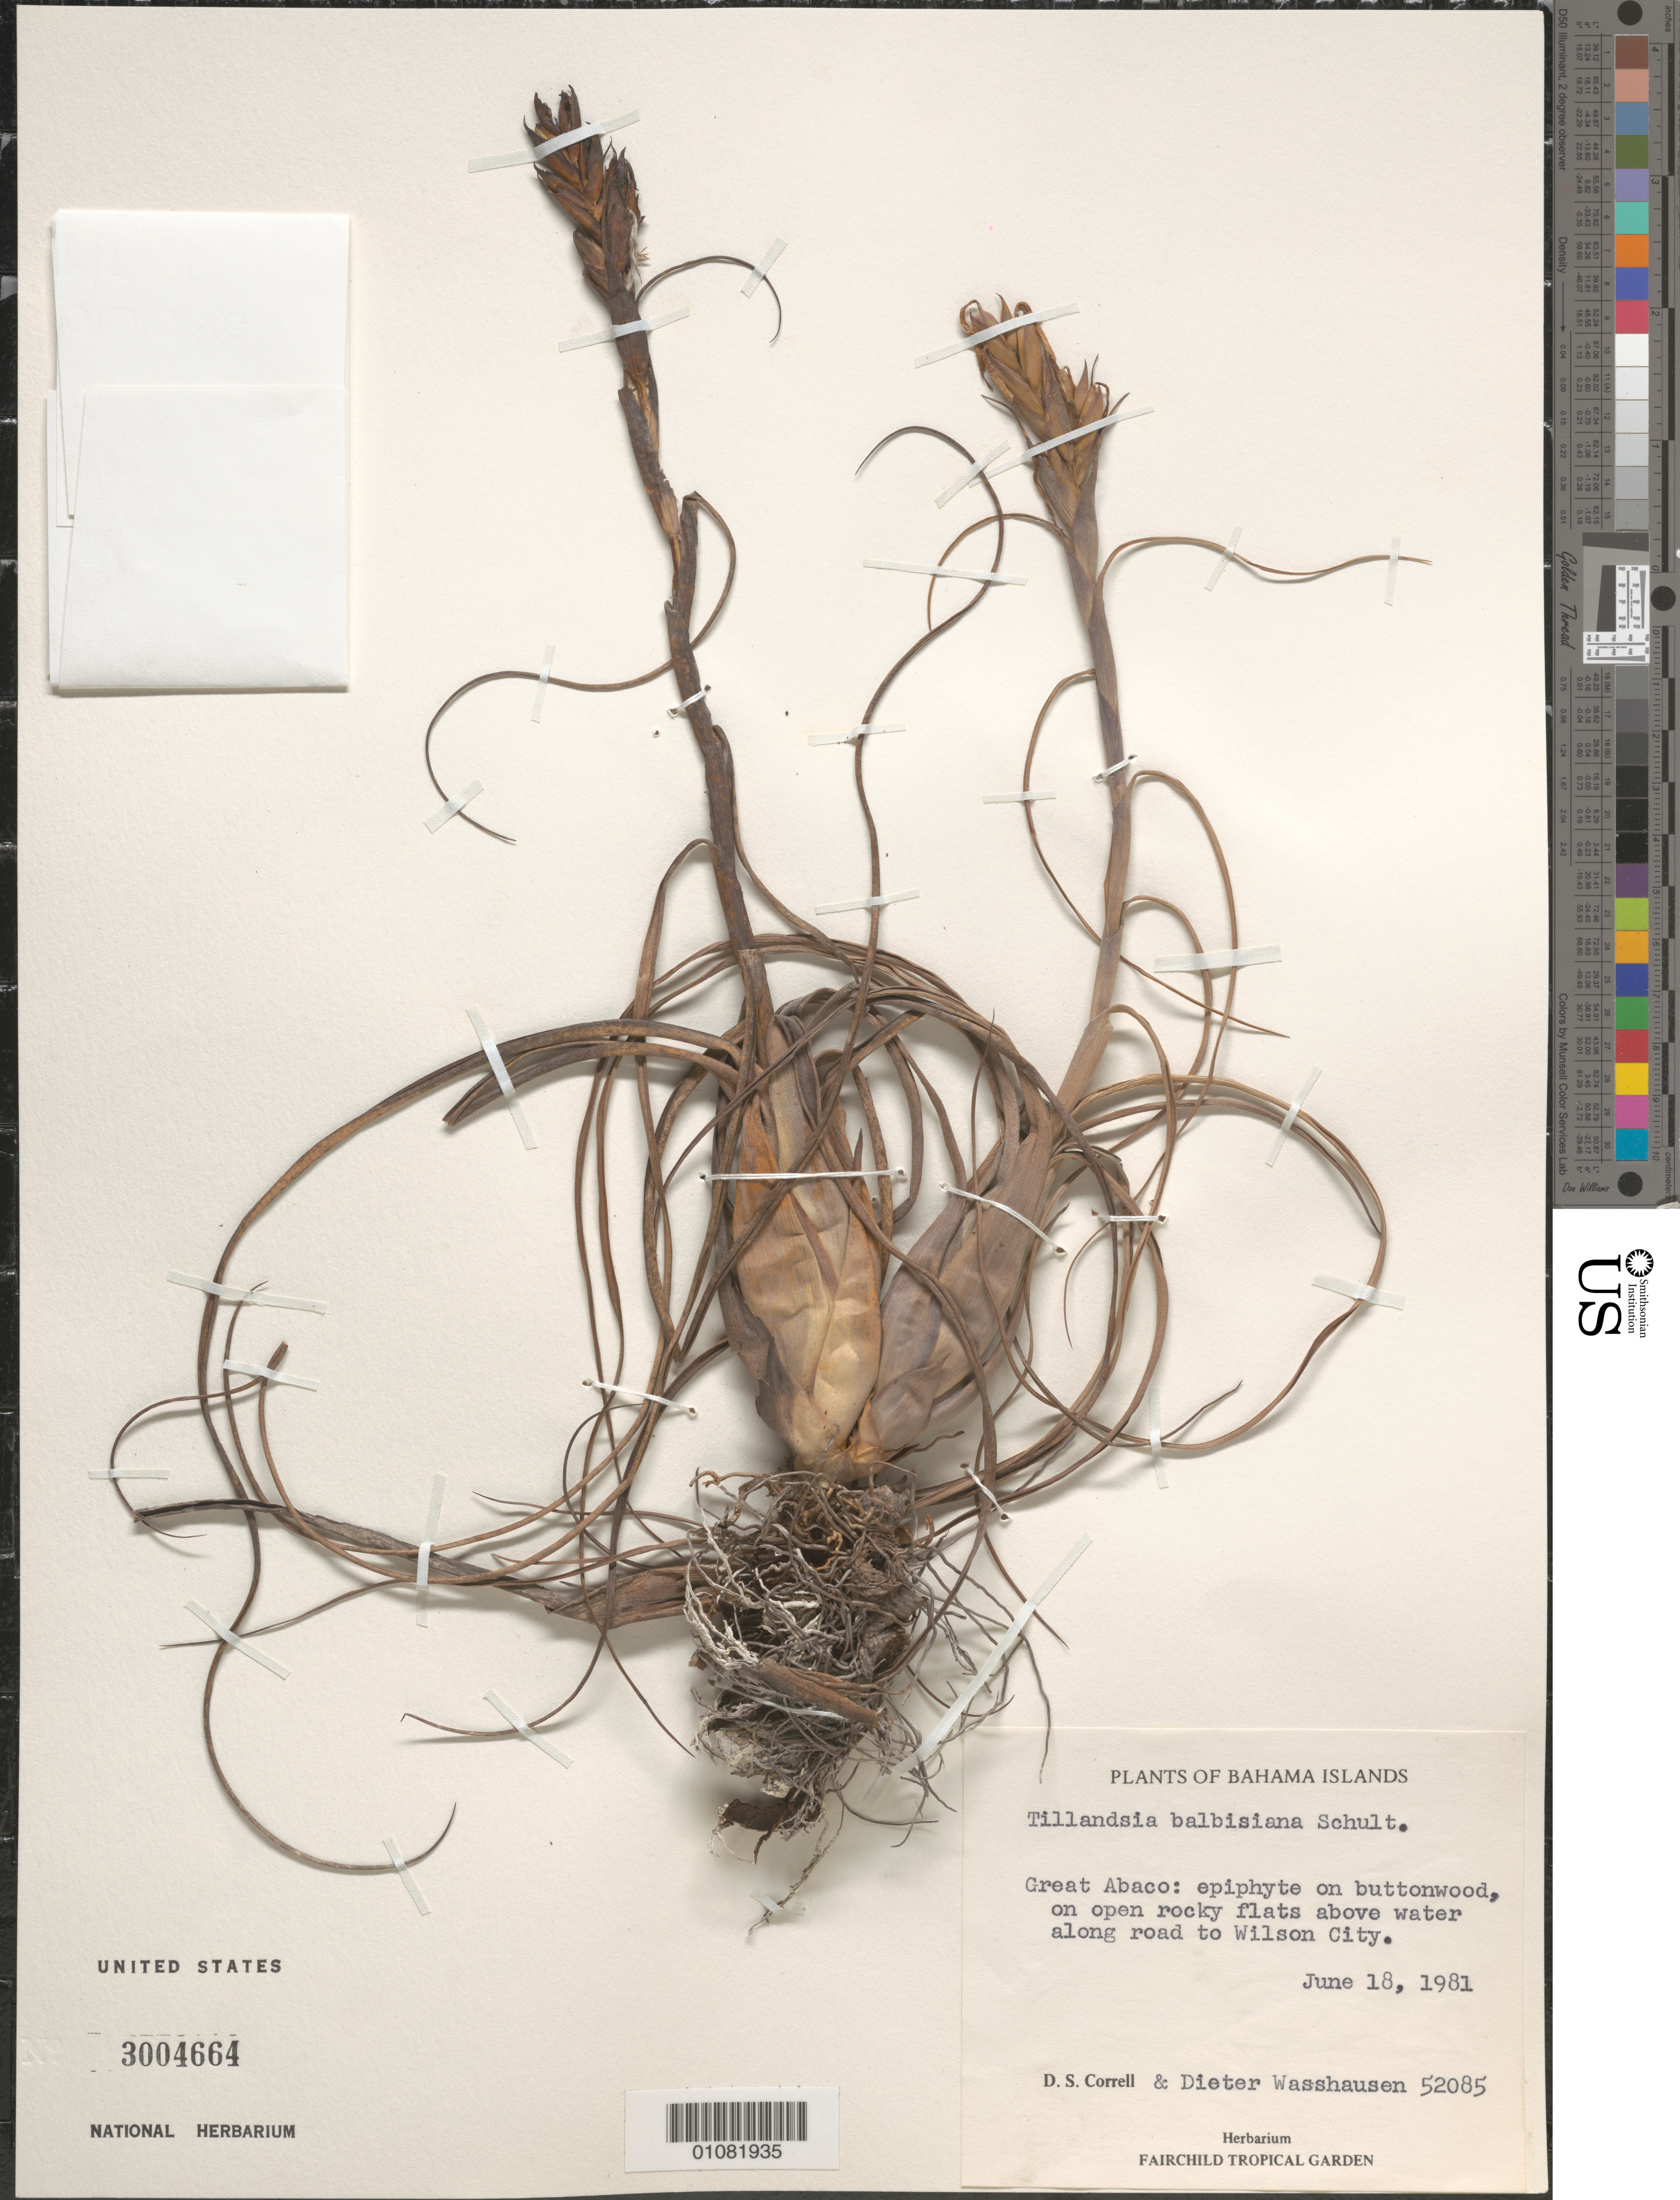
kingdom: Plantae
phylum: Tracheophyta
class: Liliopsida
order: Poales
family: Bromeliaceae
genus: Tillandsia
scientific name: Tillandsia balbisiana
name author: Schult. f.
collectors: D. S. Correll & D. C. Wasshausen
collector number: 52085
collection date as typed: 18 Jun 1981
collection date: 1981-06-18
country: Bahamas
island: Great Abaco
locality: along road to Wilson City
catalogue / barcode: US 3004664